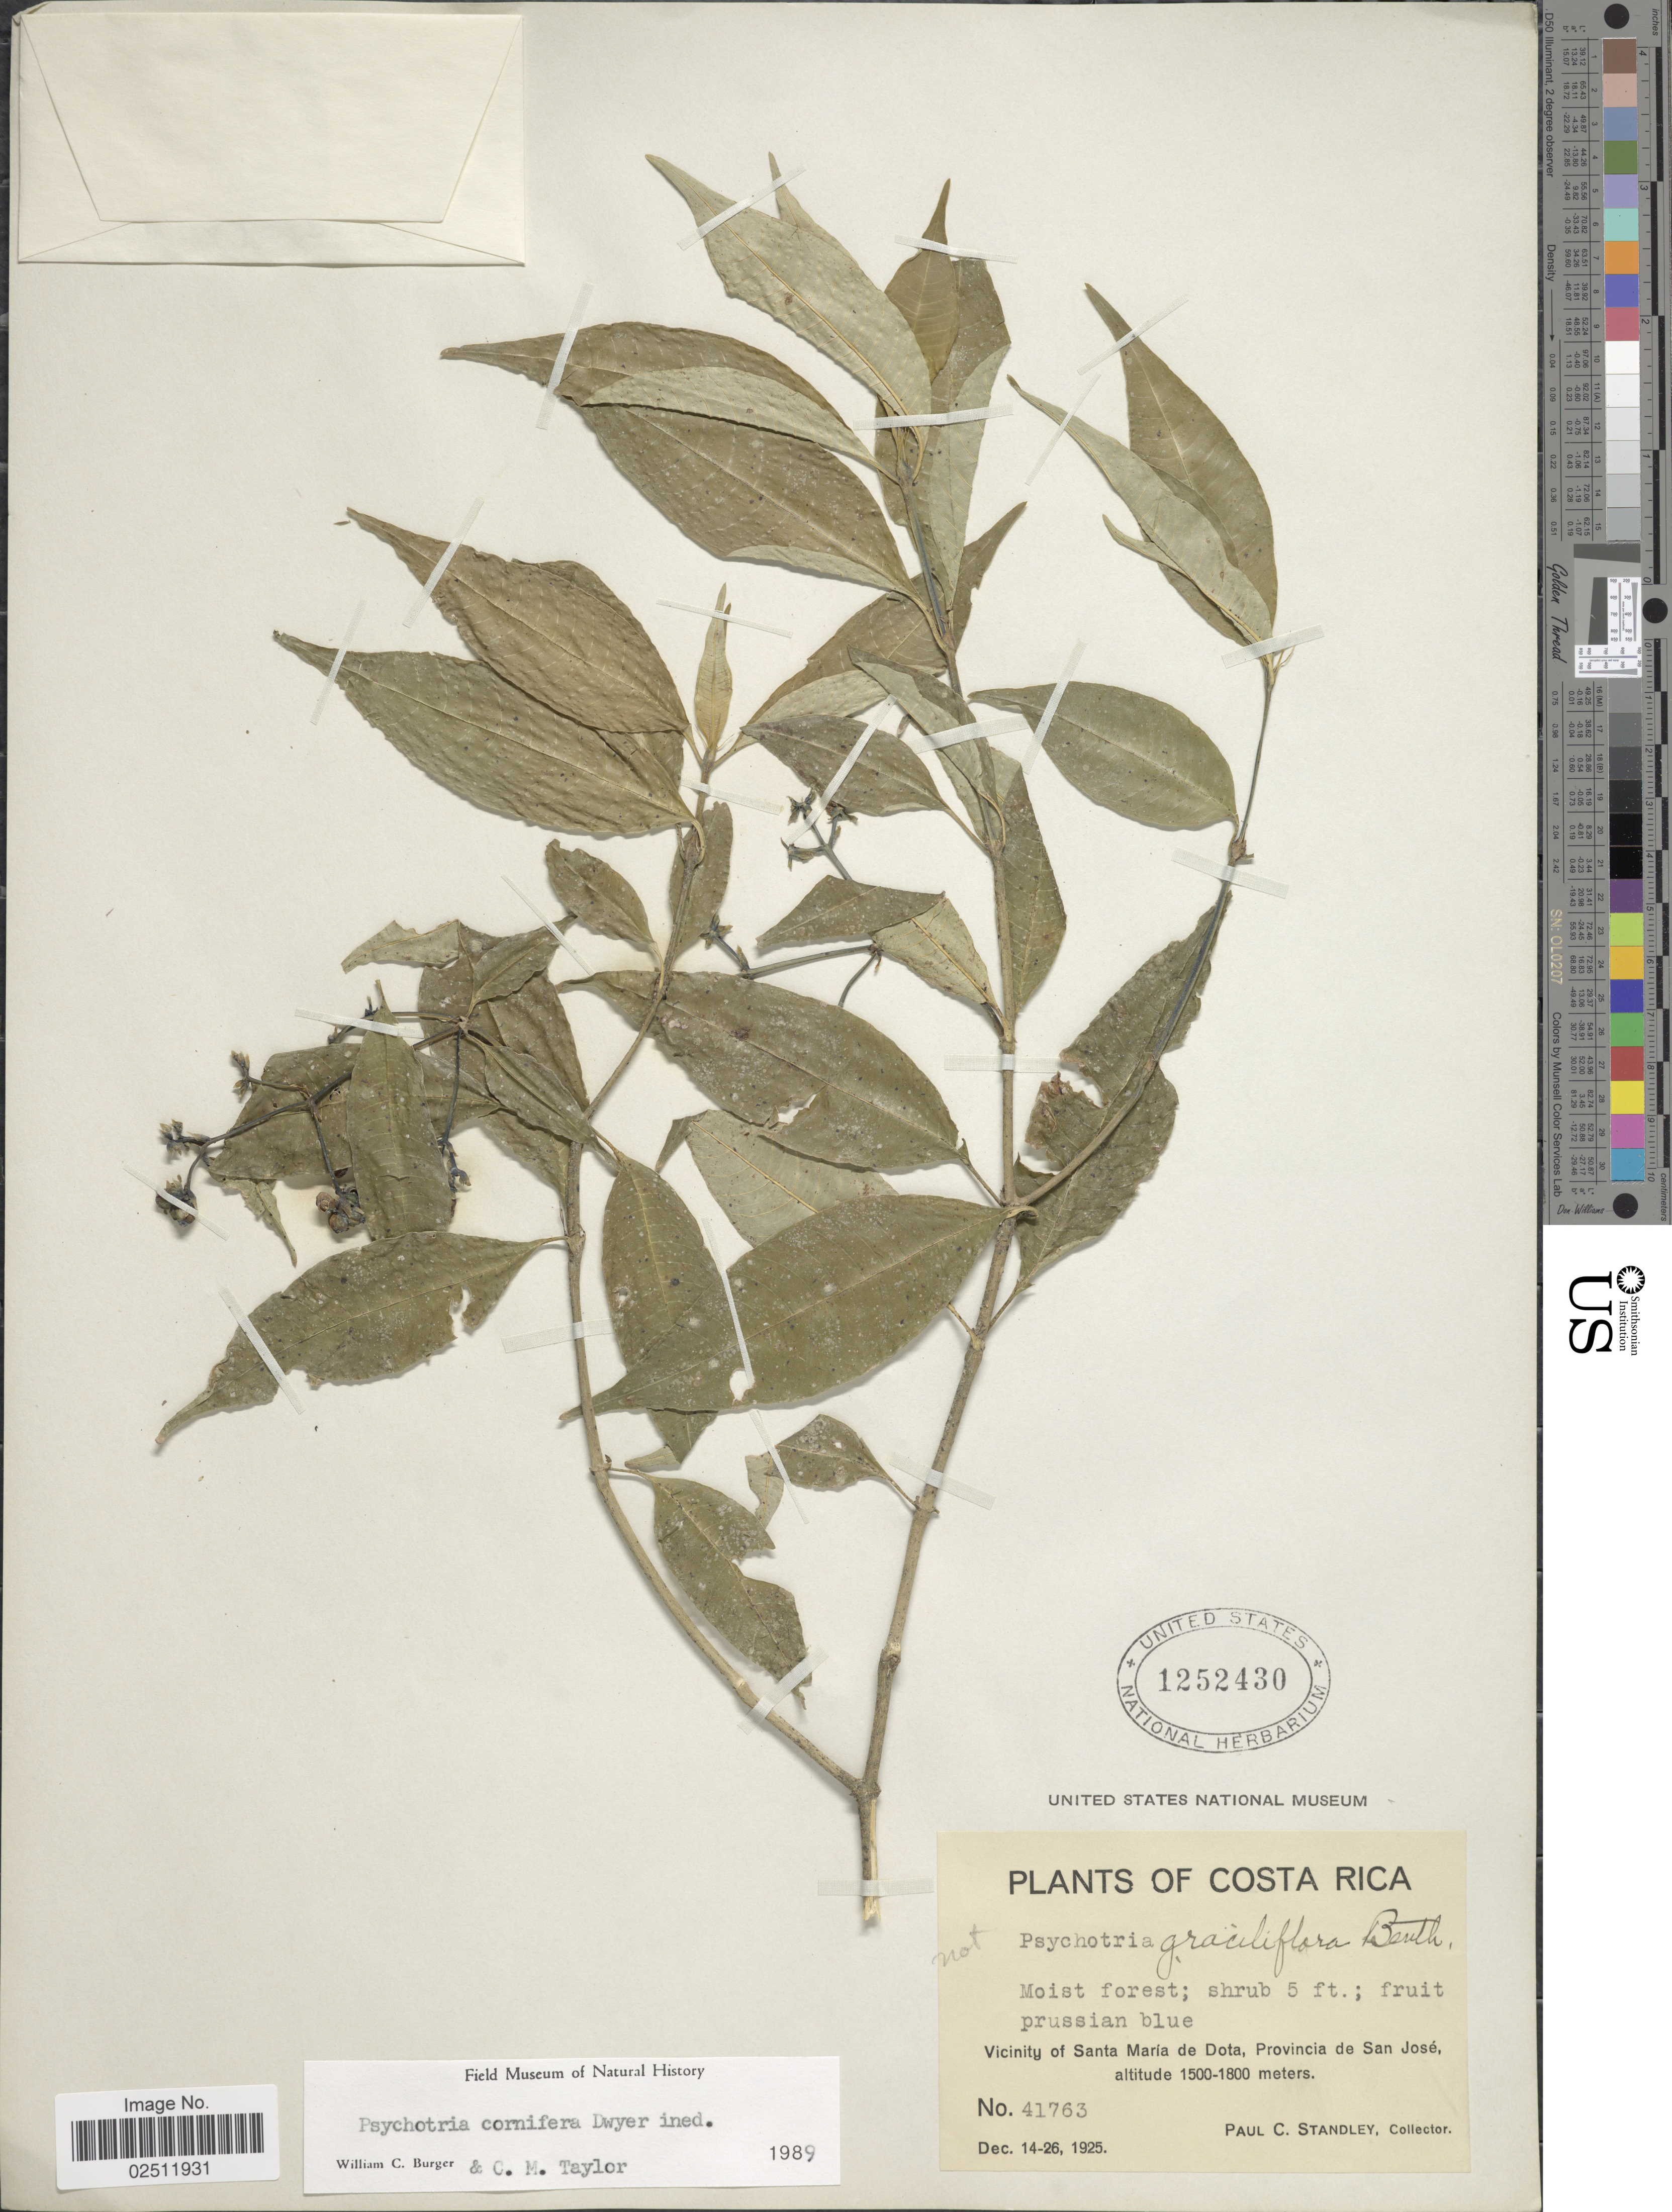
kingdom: Plantae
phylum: Tracheophyta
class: Magnoliopsida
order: Gentianales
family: Rubiaceae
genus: Psychotria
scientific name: Psychotria cornifera Dwyer sp. nov. ined.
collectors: P. C. Standley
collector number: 41763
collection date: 1925-12-14/1925-12-26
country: Costa Rica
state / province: San José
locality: Vicinity of Santa María de Dota.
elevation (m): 1500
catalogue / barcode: US 1252430